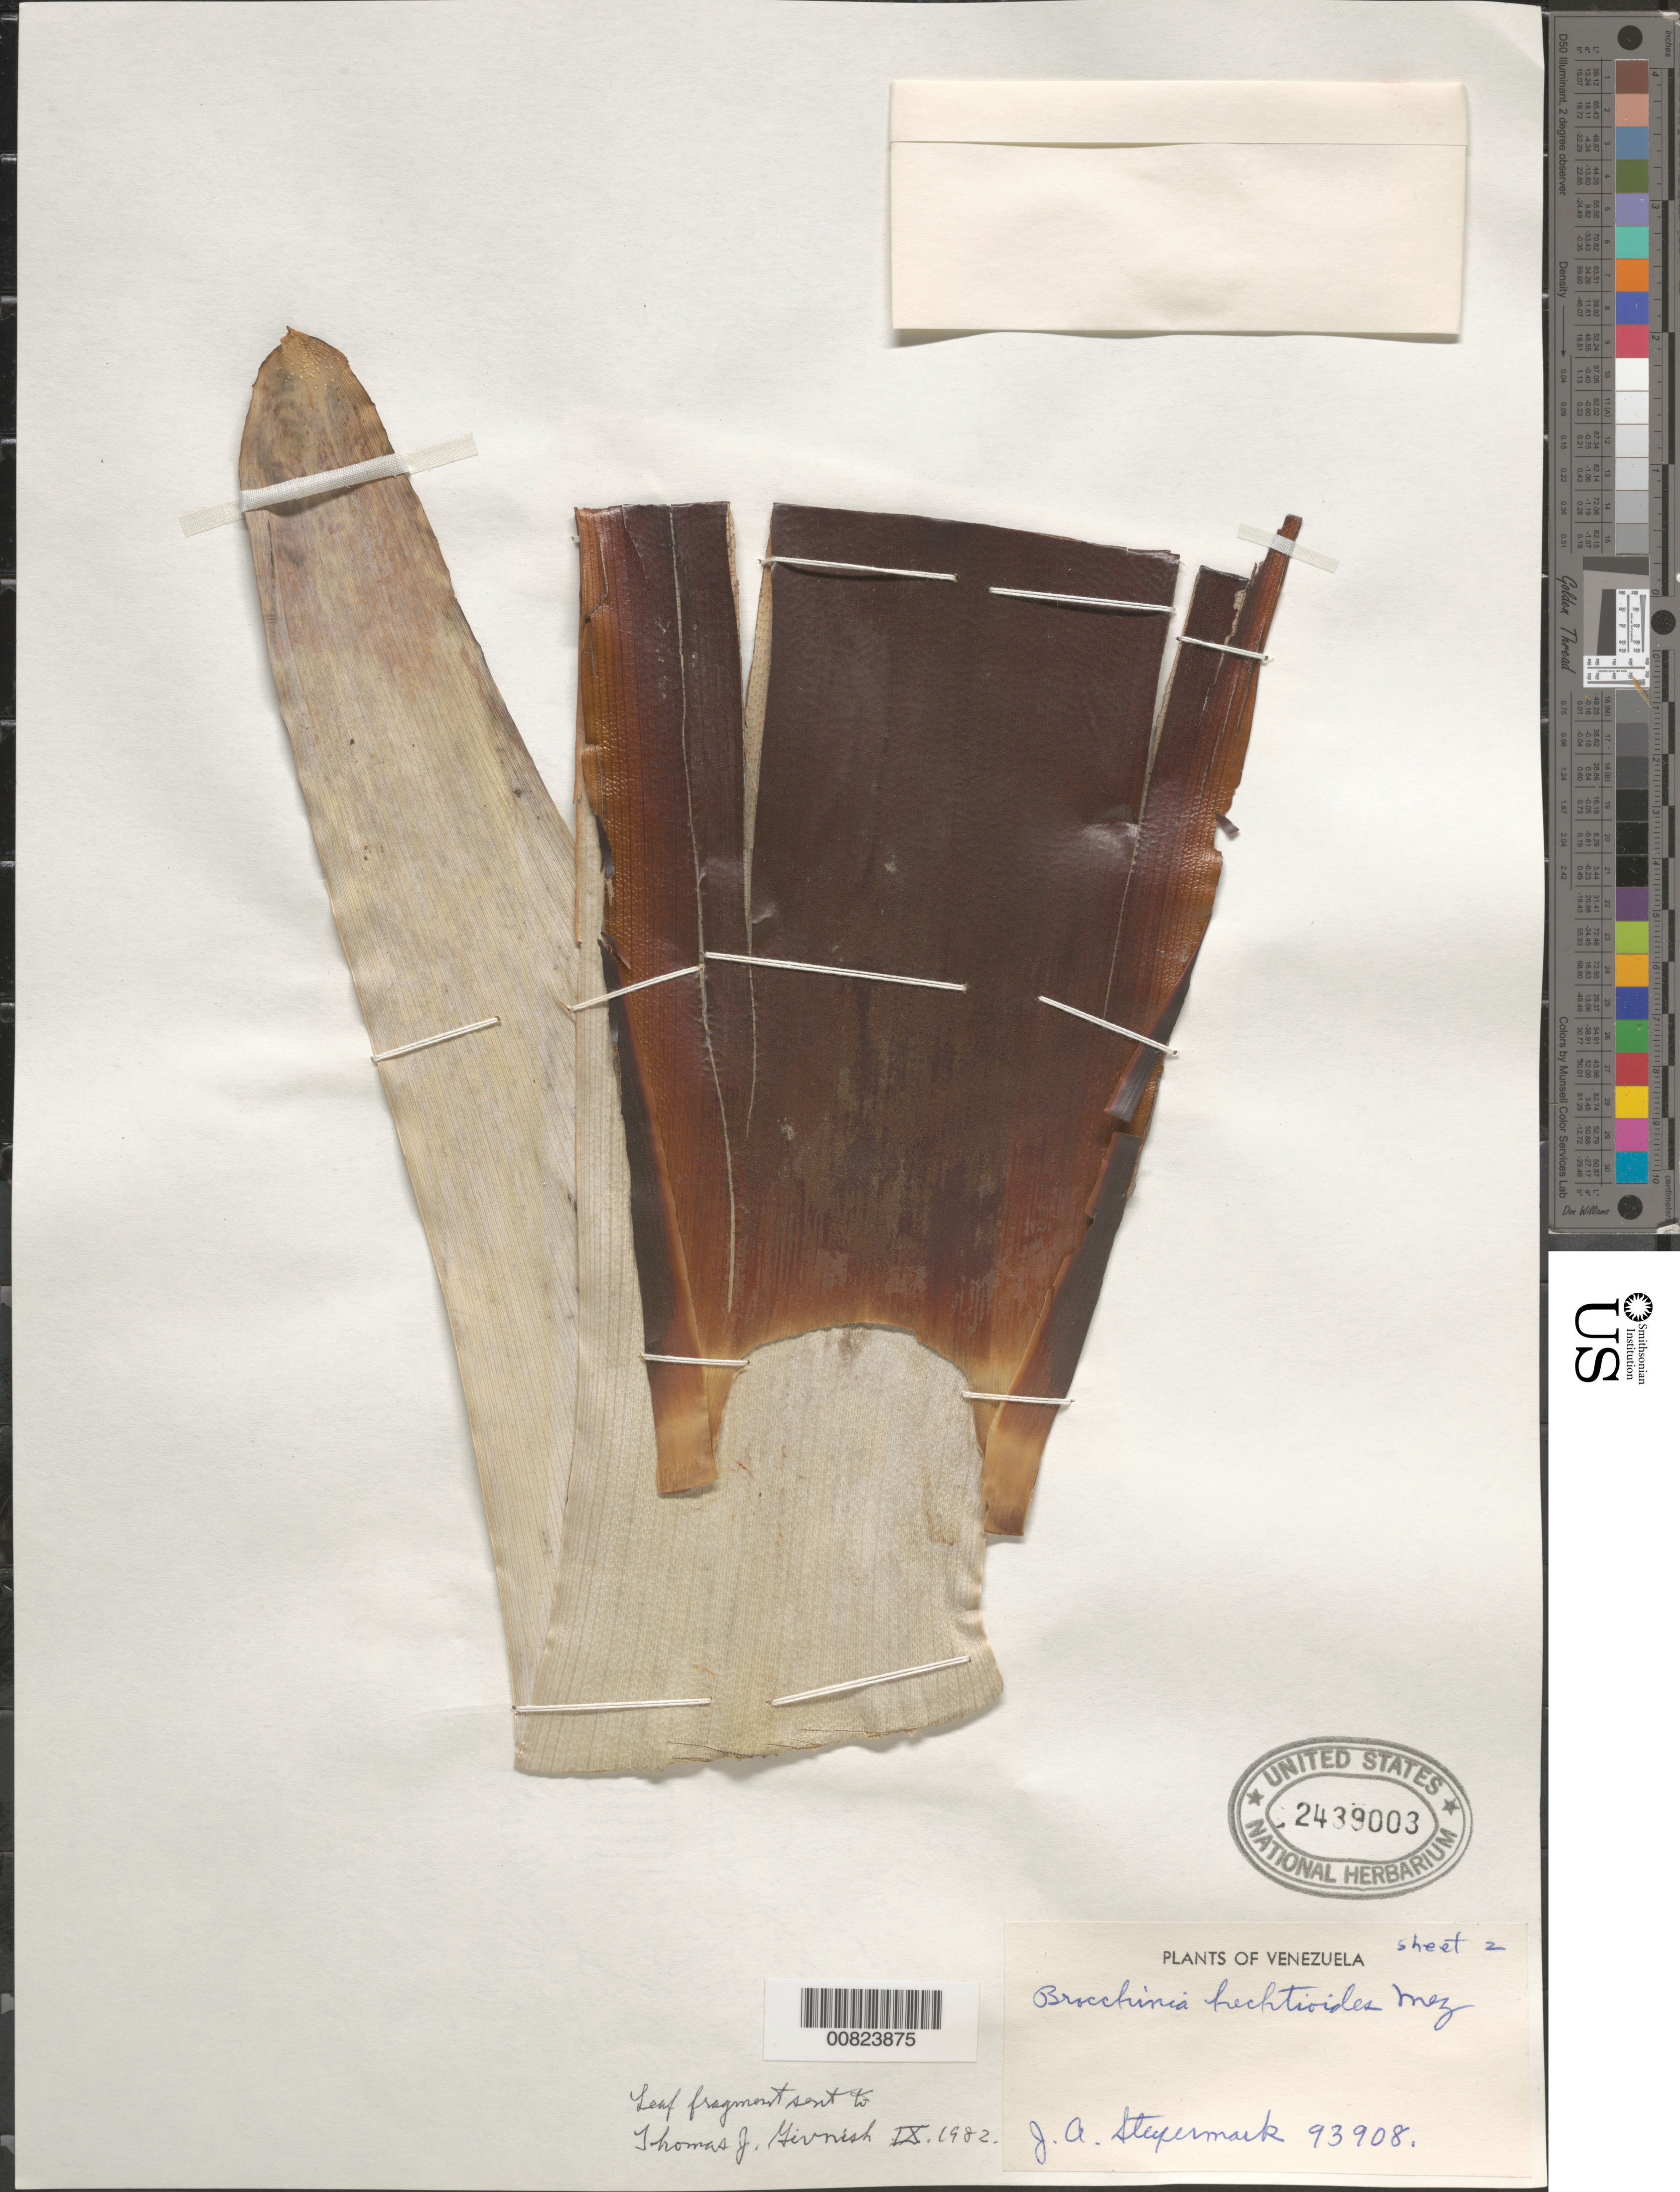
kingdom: Plantae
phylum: Tracheophyta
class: Liliopsida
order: Poales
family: Bromeliaceae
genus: Brocchinia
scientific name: Brocchinia hechtioides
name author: Mez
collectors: J. Steyermark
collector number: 93908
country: Venezuela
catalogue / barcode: US 2439003